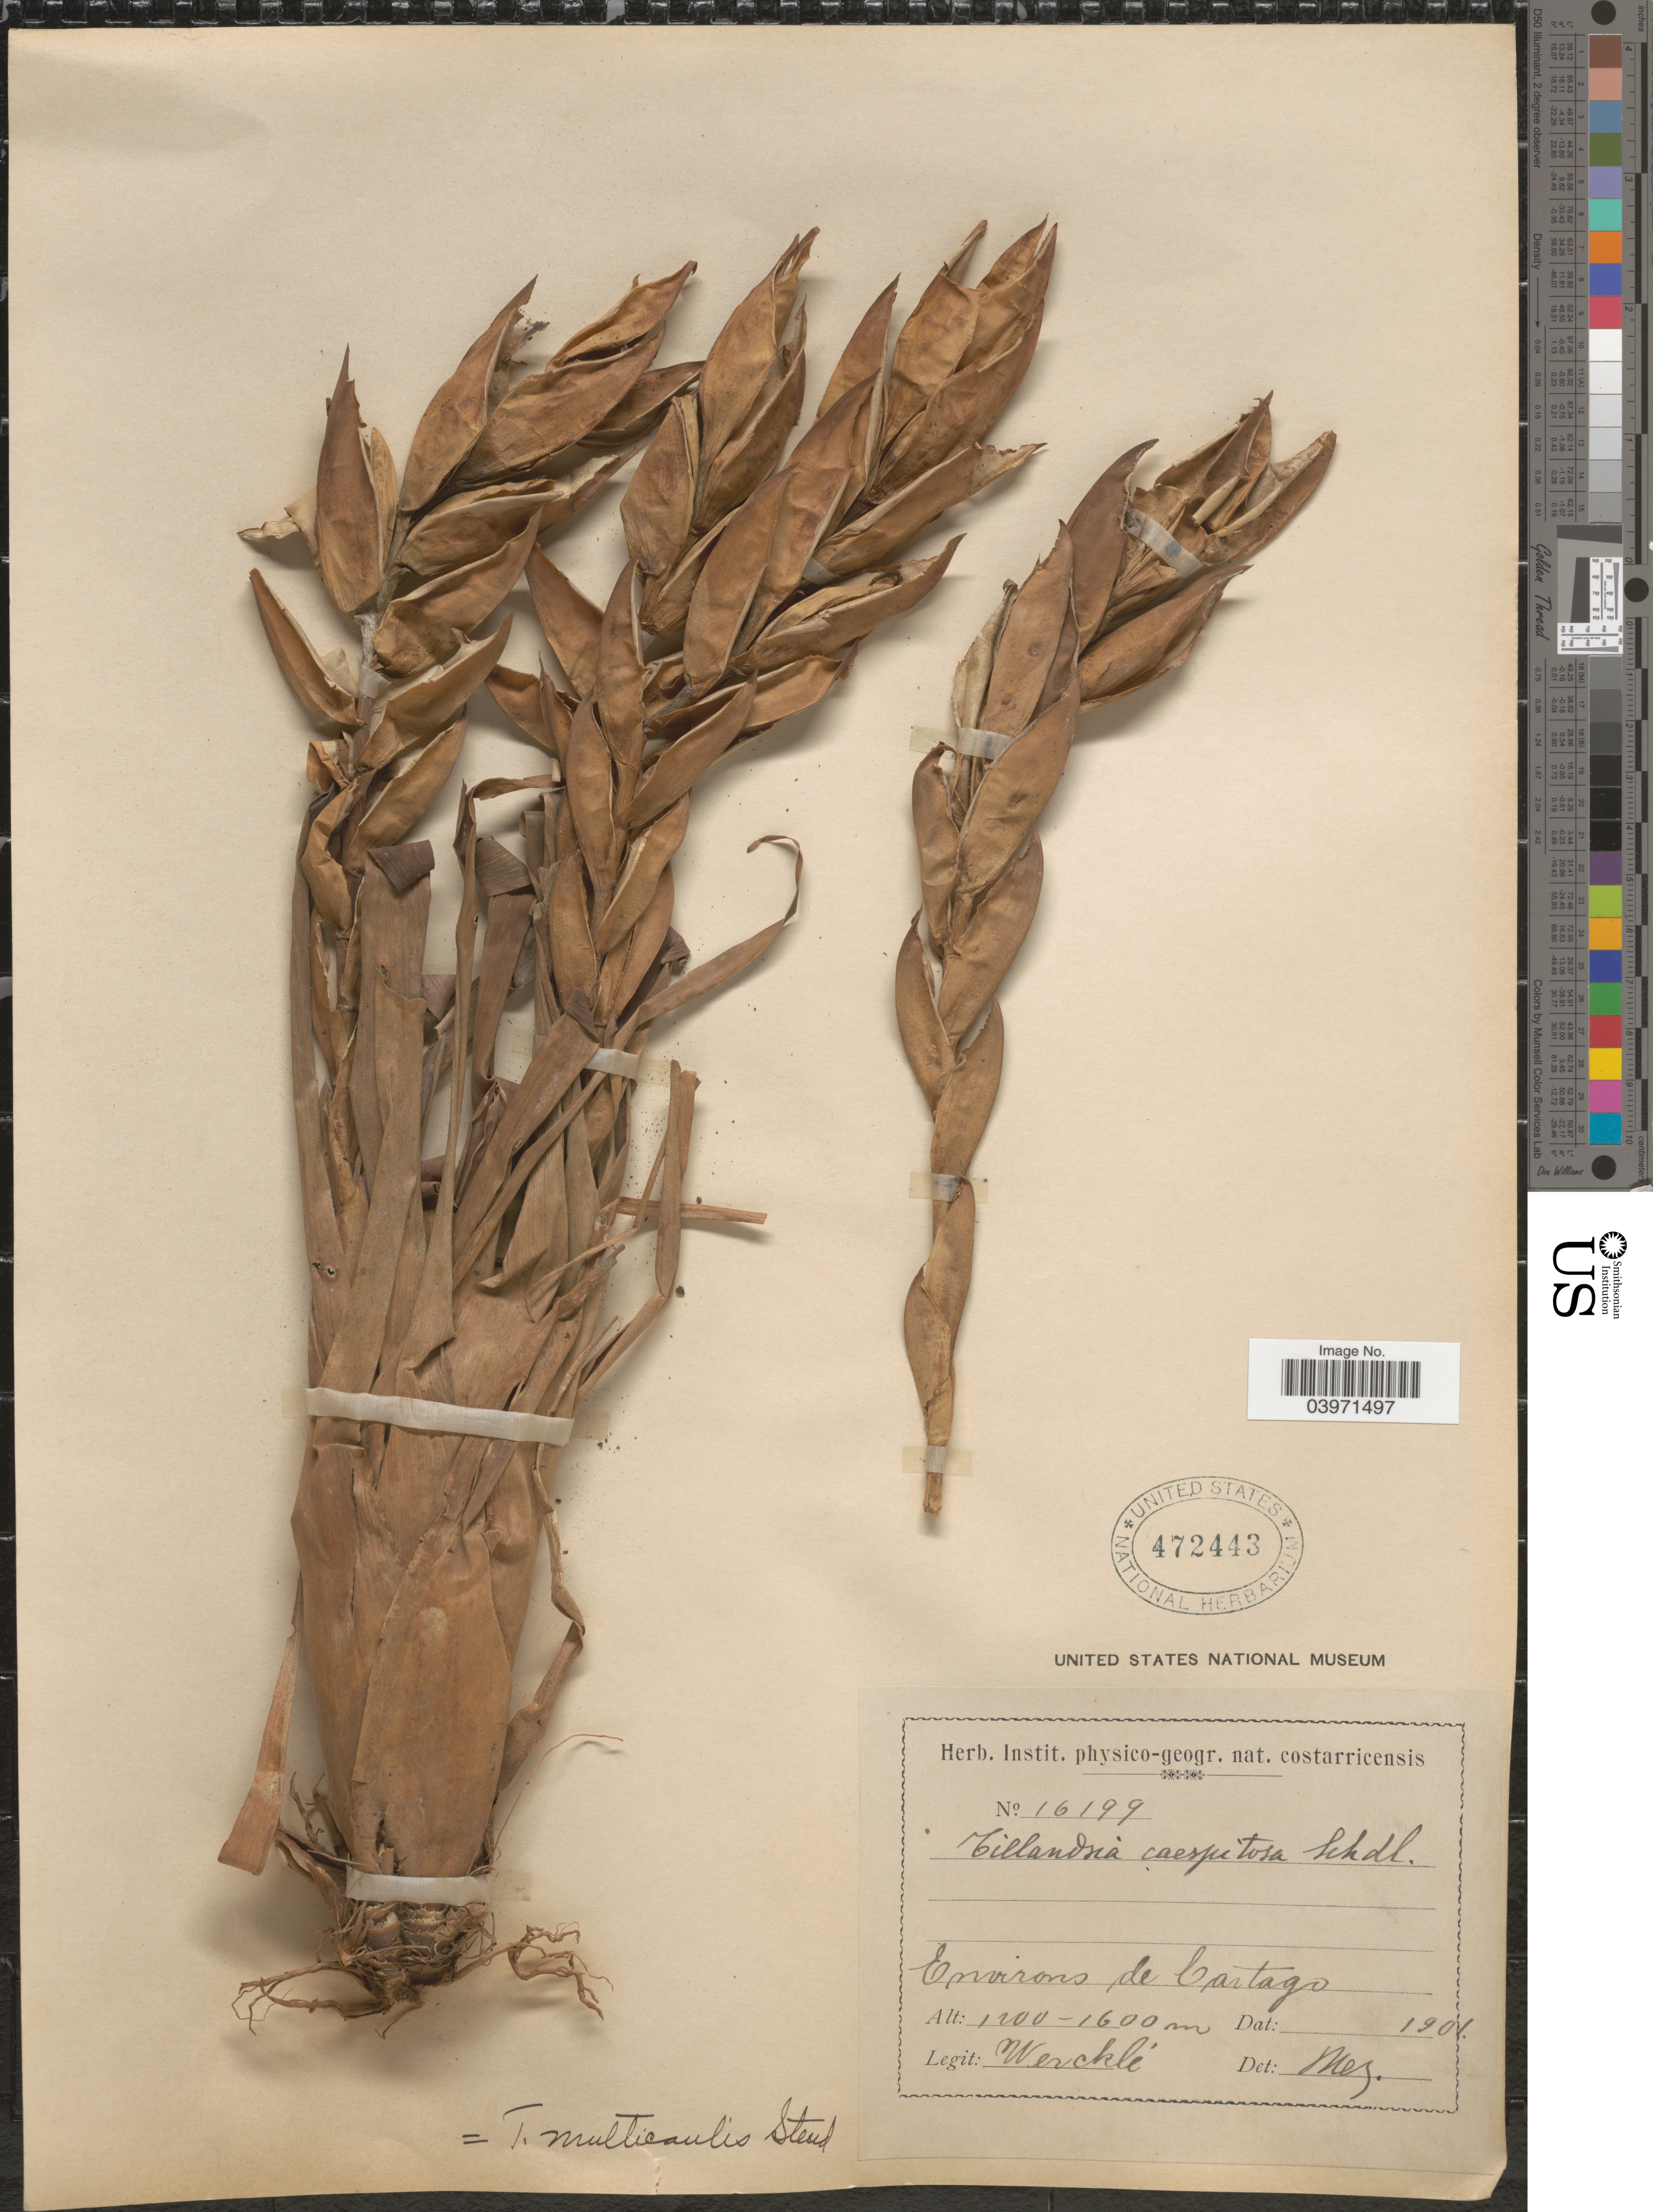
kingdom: Plantae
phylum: Tracheophyta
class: Liliopsida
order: Poales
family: Bromeliaceae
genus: Tillandsia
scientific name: Tillandsia multicaulis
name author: Steud.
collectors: Wercklé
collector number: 16199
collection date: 1901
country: Costa Rica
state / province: Cartago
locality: Environs de Cartago.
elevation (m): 1200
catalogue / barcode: US 472443